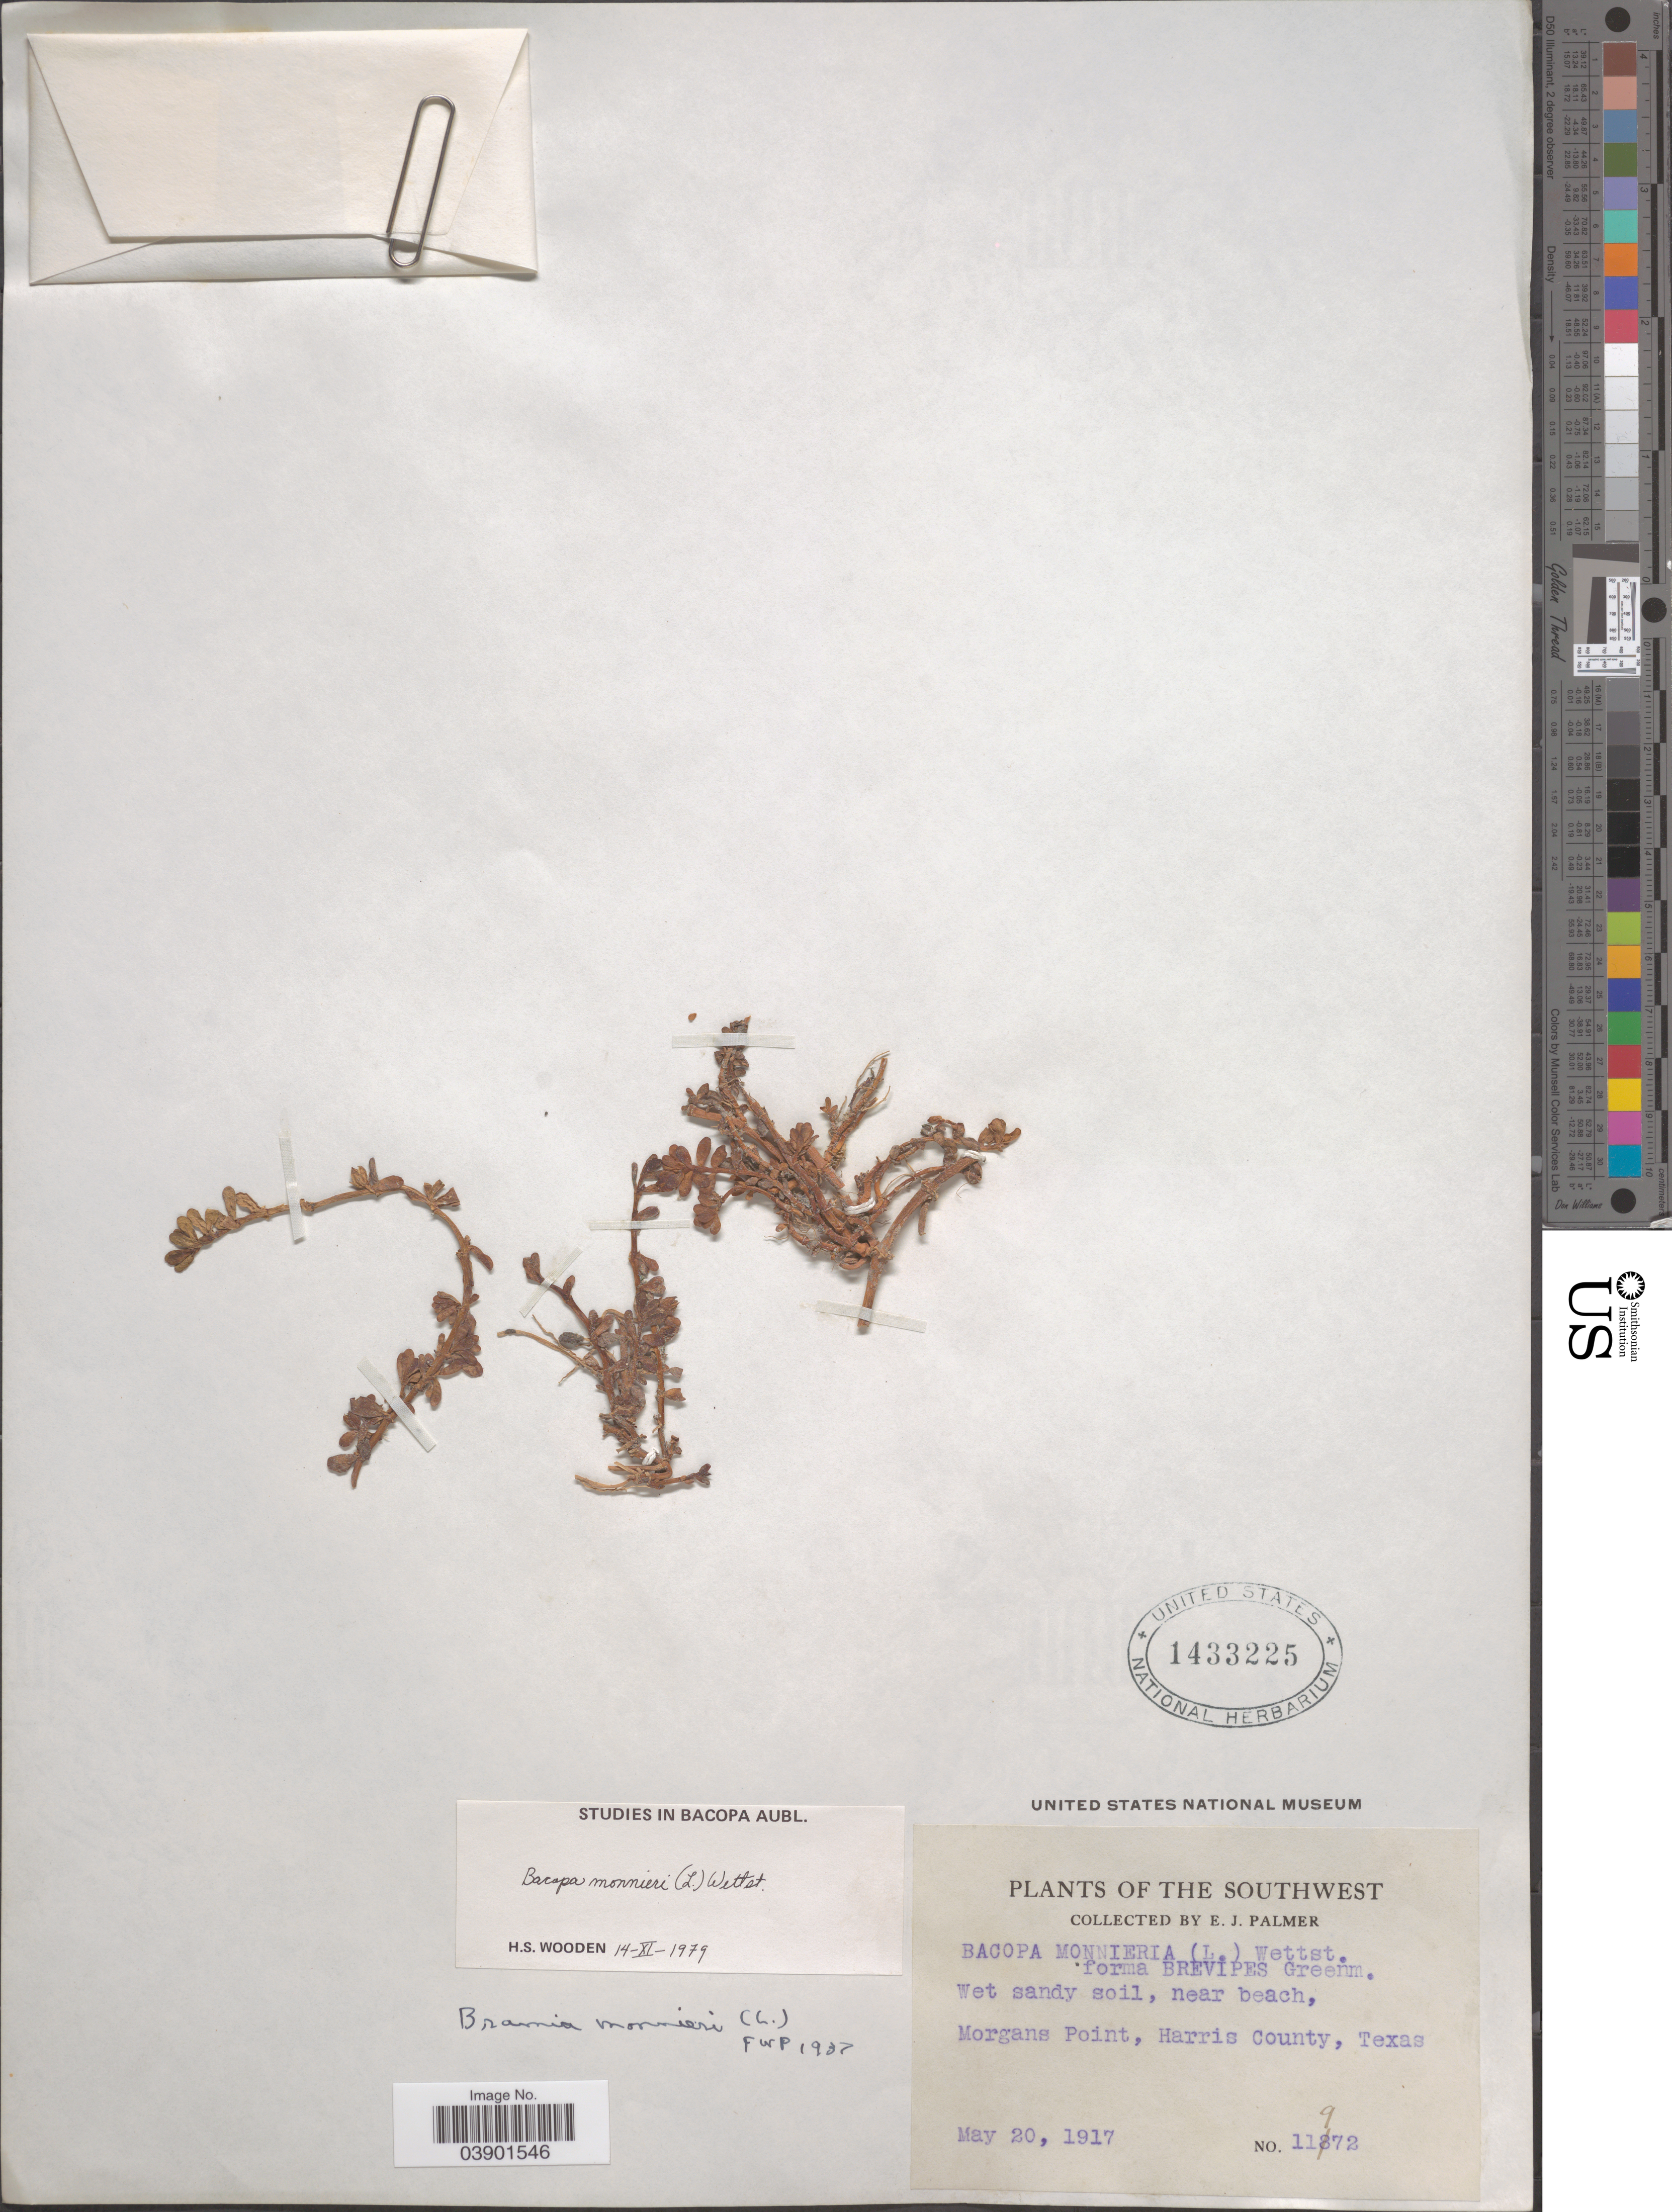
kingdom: Plantae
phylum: Tracheophyta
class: Magnoliopsida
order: Lamiales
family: Plantaginaceae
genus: Bacopa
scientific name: Bacopa monnieri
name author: (L.) Pennell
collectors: E. J. Palmer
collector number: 11972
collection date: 1917-05-20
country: United States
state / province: Texas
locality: The Southwest. Near beach, Morgans Point, Harris County.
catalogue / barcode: US 1433225